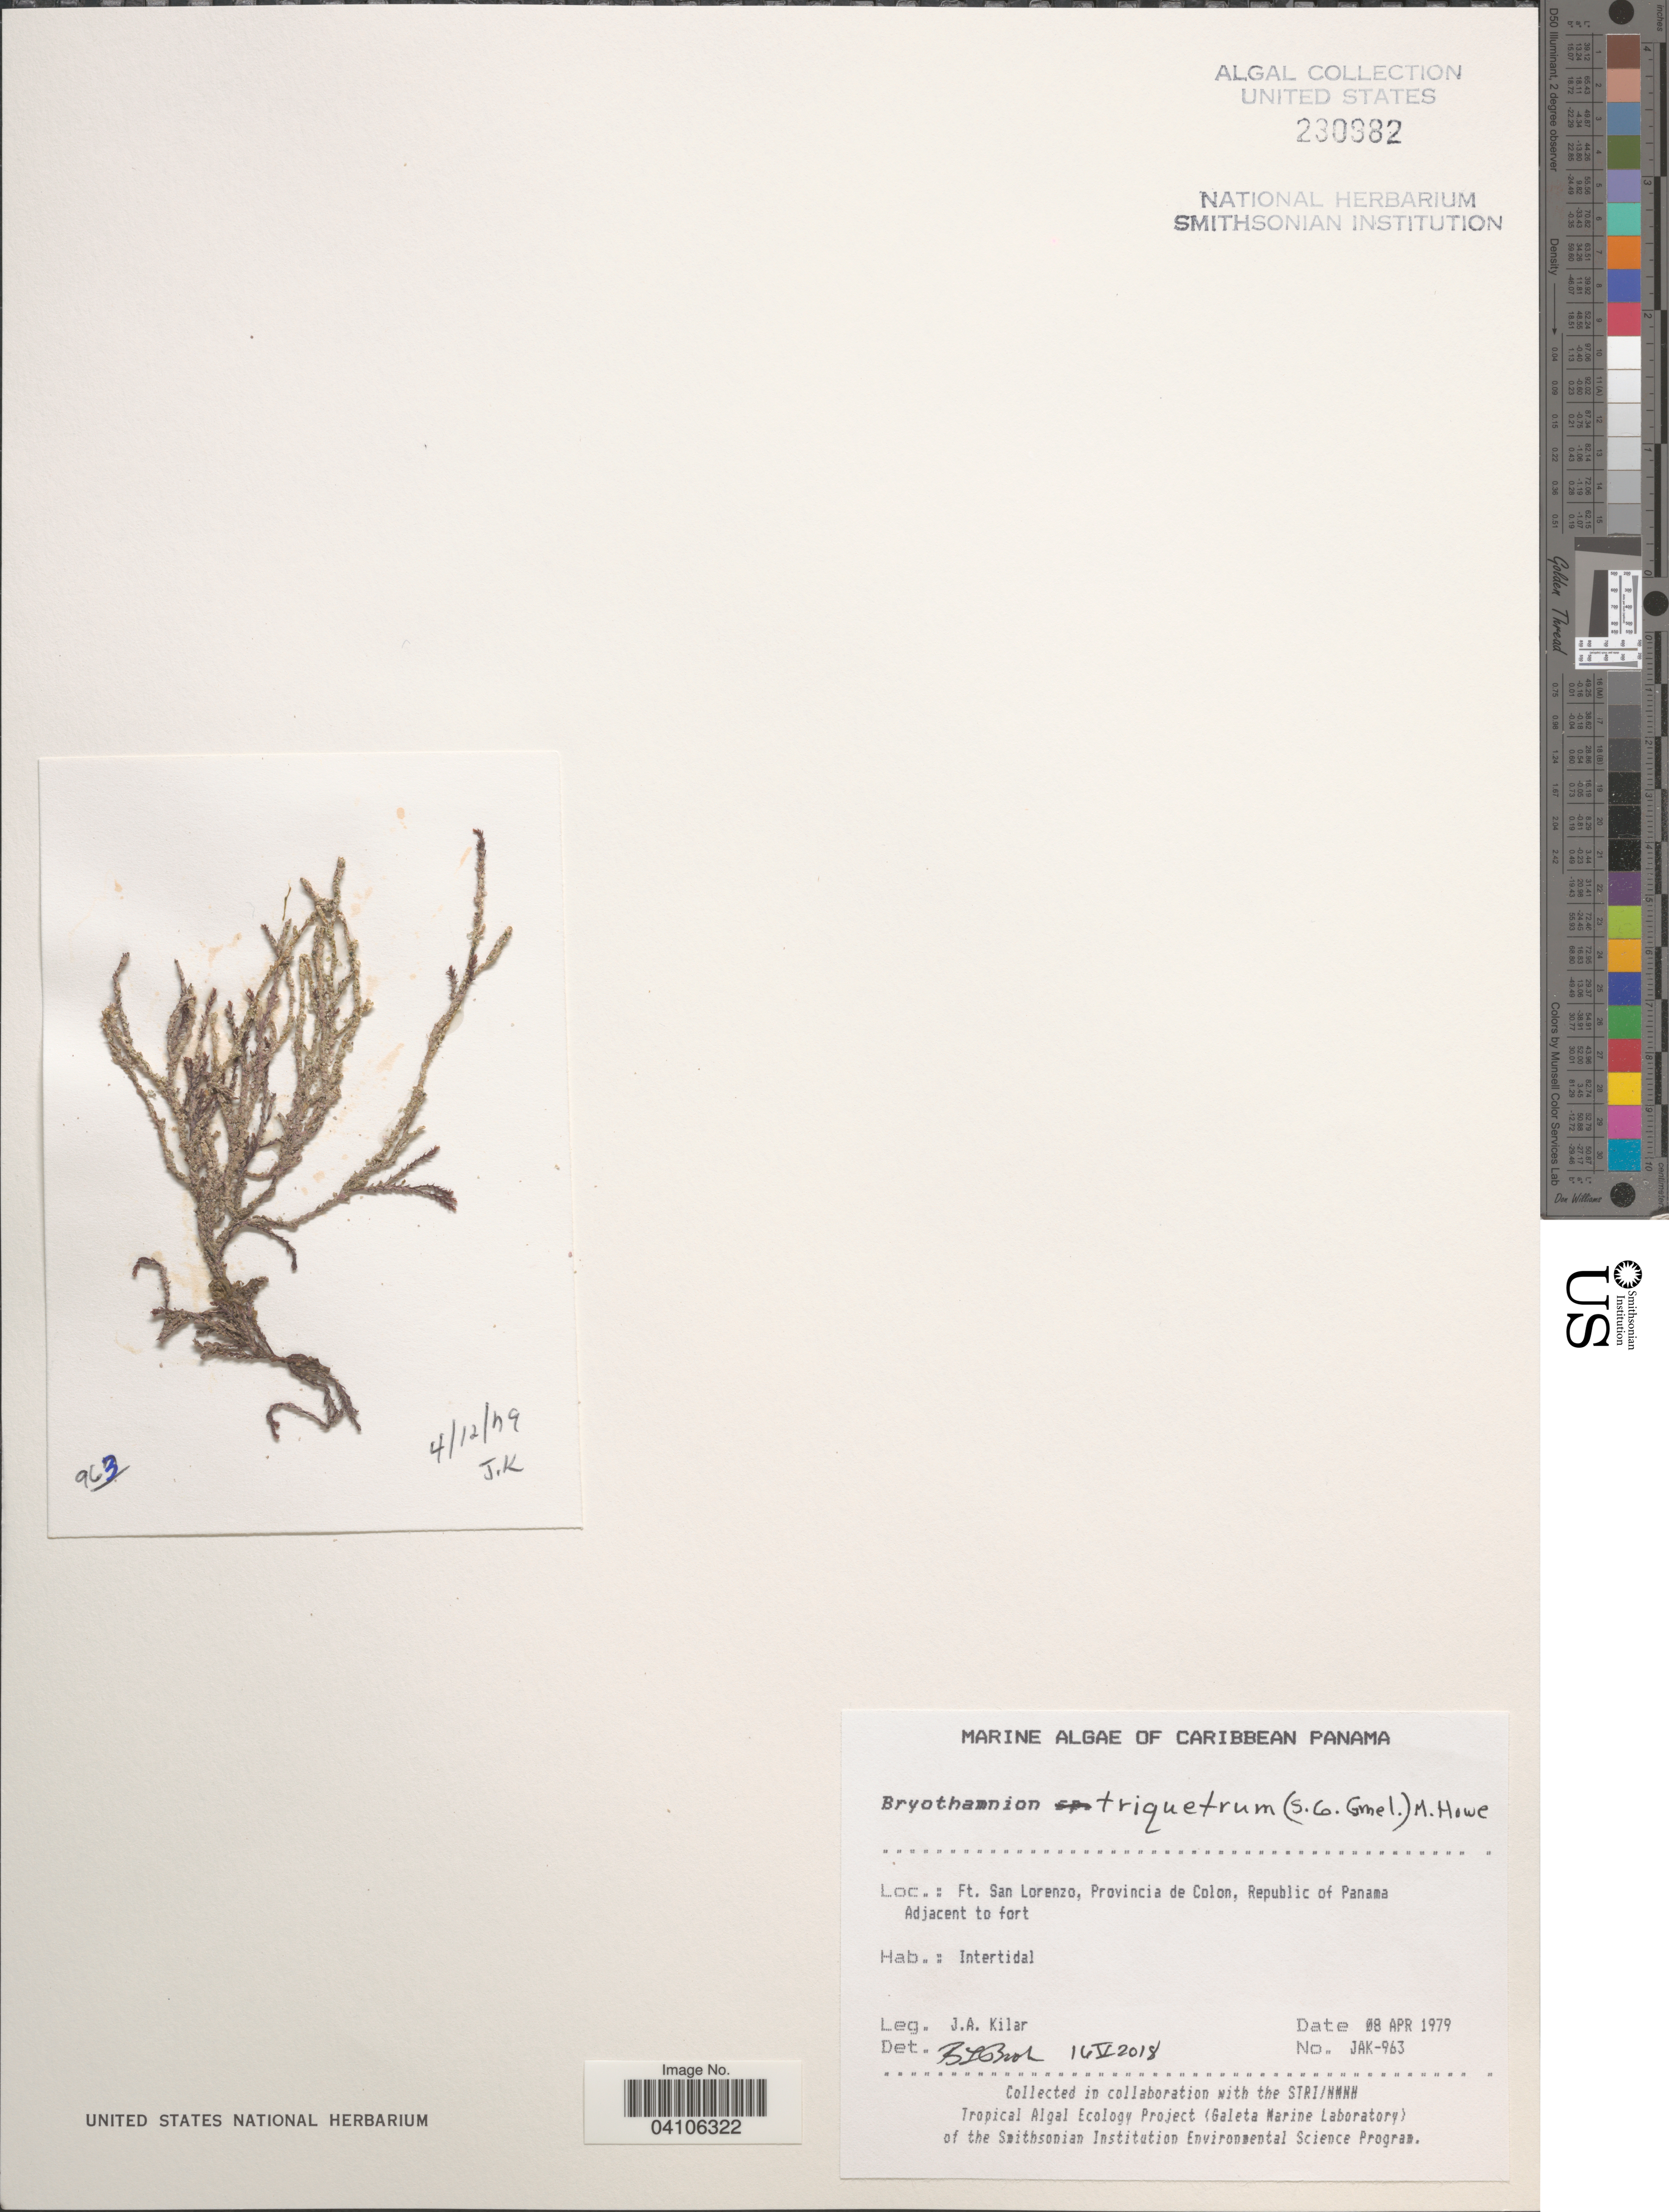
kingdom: Plantae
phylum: Rhodophyta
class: Florideophyceae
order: Ceramiales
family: Rhodomelaceae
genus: Alsidium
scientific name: Alsidium sp.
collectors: J. A. Kilar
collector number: JAK-963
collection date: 1979-04-08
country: Panama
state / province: Colón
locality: Caribbean Panama. Ft. San Lorenzo, Republic of Panama.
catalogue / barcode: US 230982